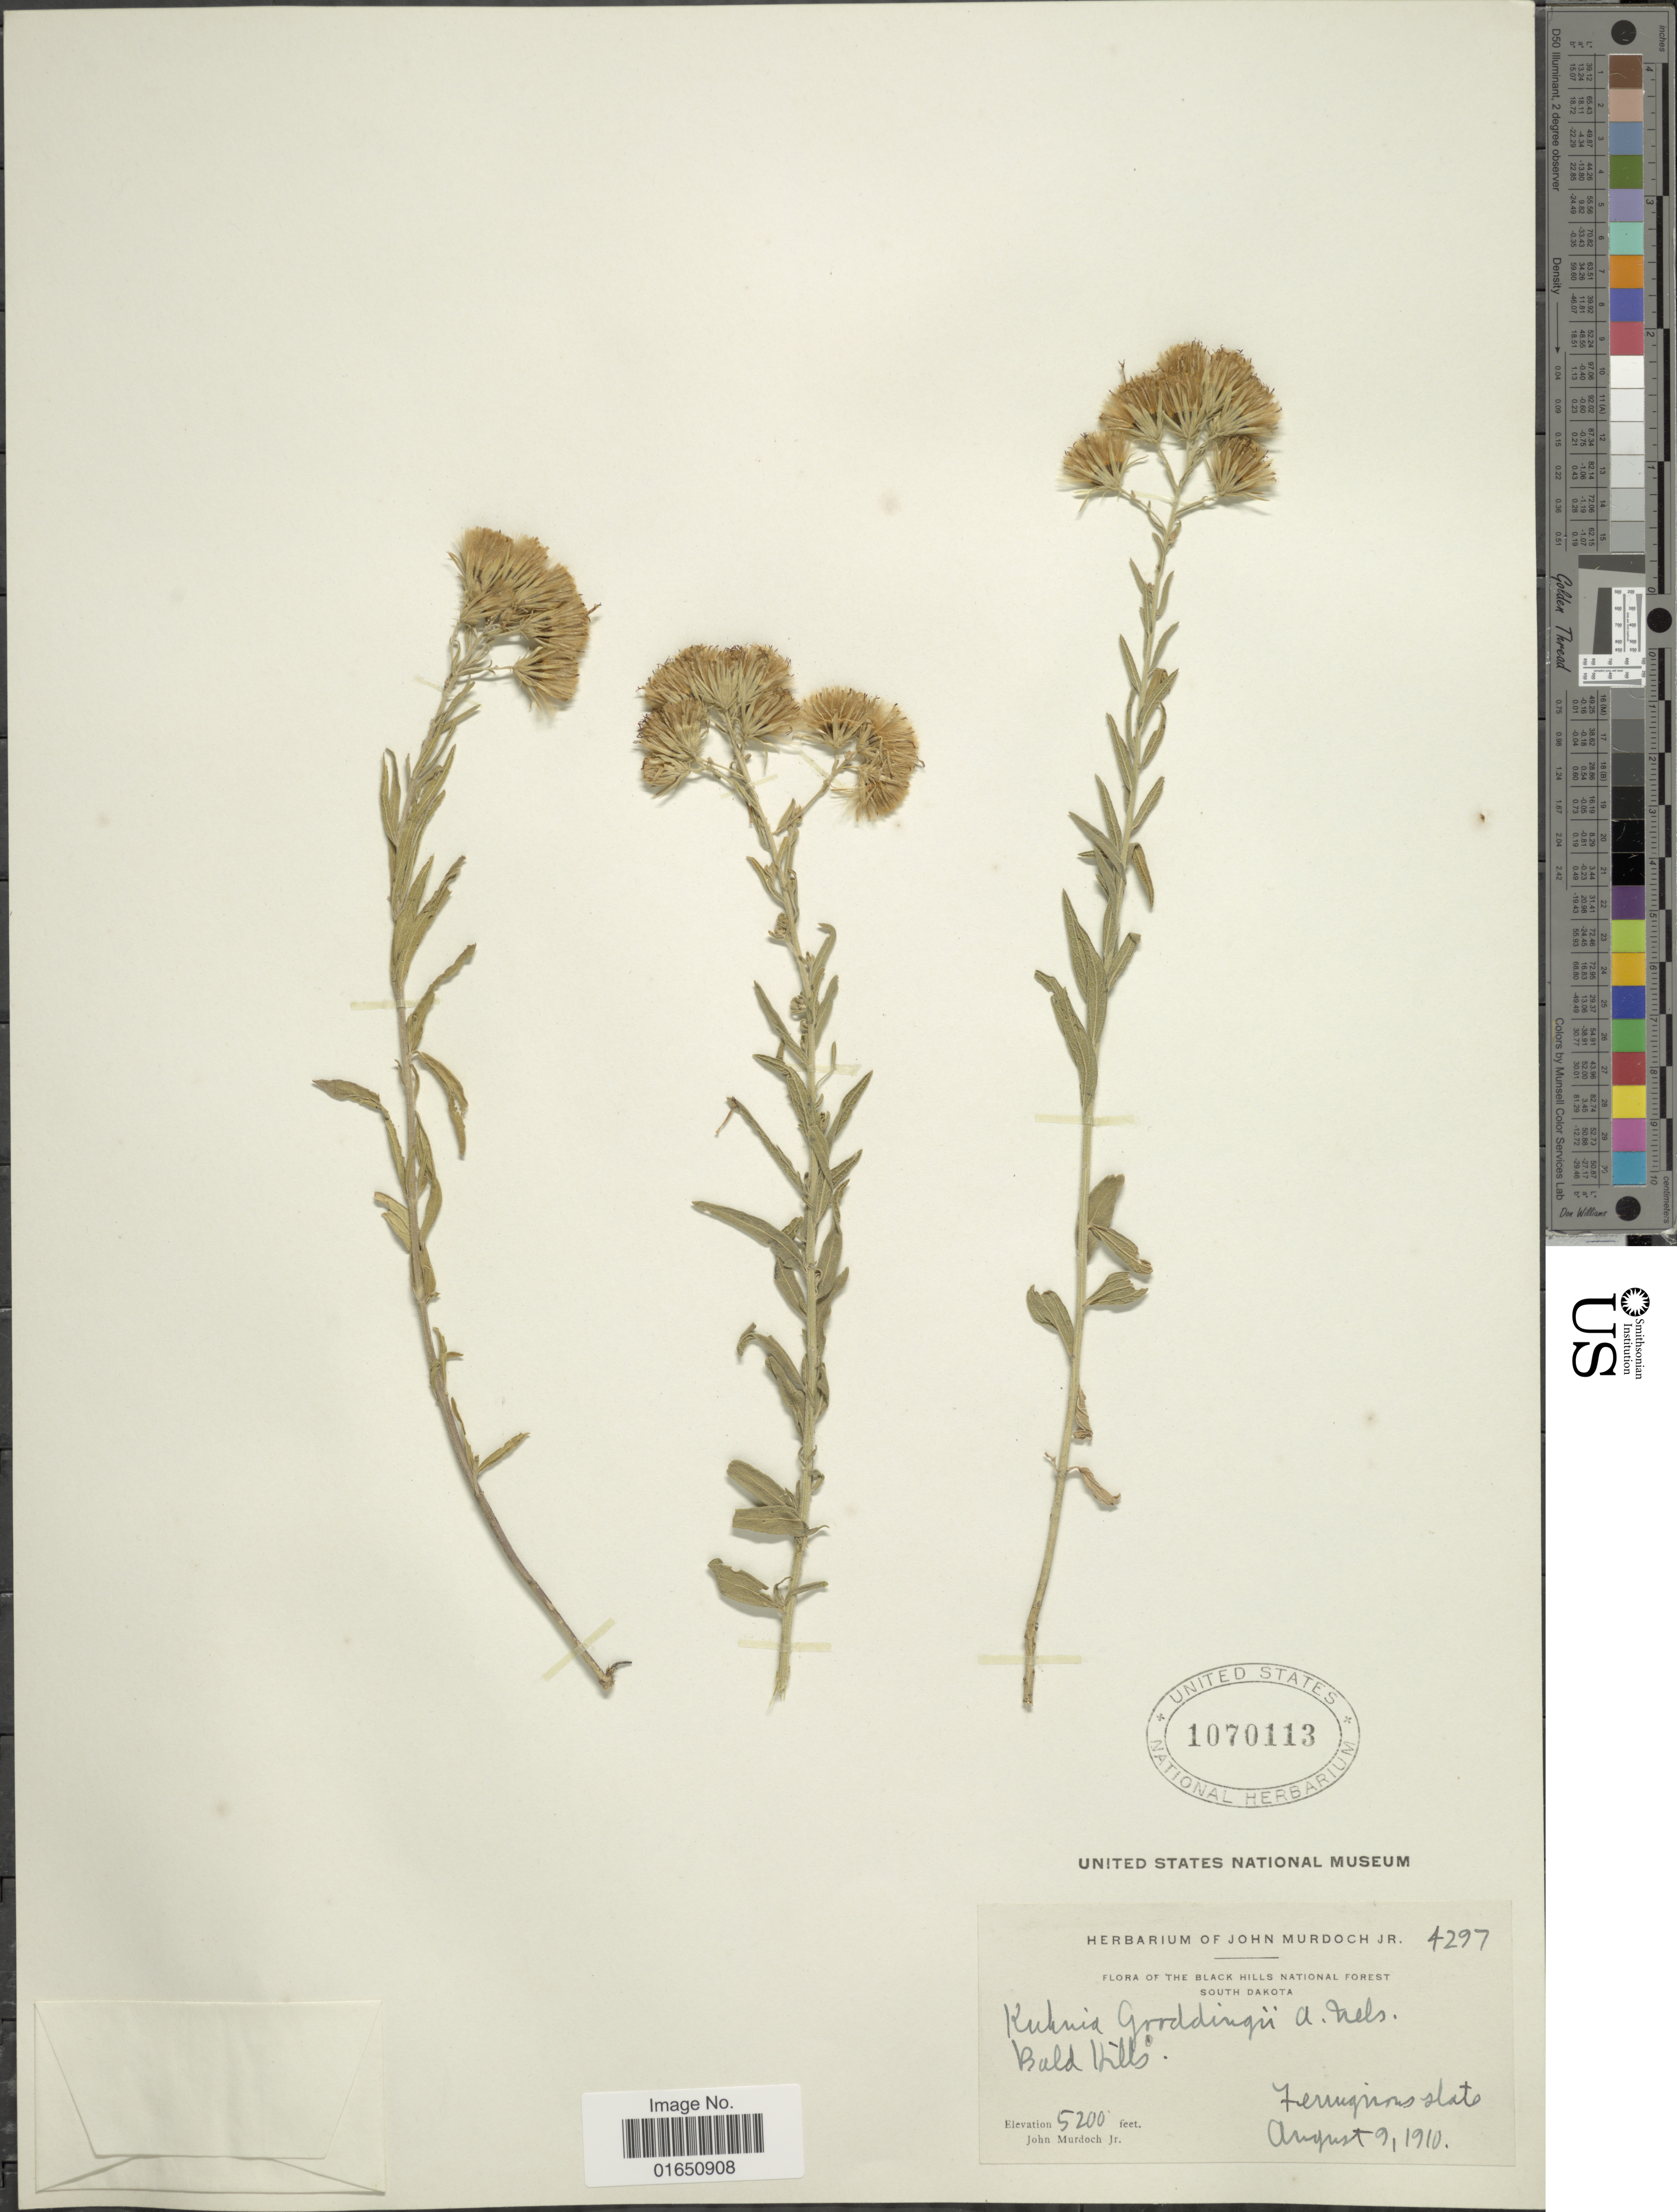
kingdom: Plantae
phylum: Tracheophyta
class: Magnoliopsida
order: Asterales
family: Asteraceae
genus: Brickellia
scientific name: Brickellia eupatorioides var. corymbulosa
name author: (Torr. & A. Gray) Shinners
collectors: J. Murdoch Jr.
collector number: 4297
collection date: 1910-08-09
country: United States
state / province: South Dakota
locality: The Black Hills National Forest. Bald Hills. Ferruginous slate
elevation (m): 1585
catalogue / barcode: US 1070113